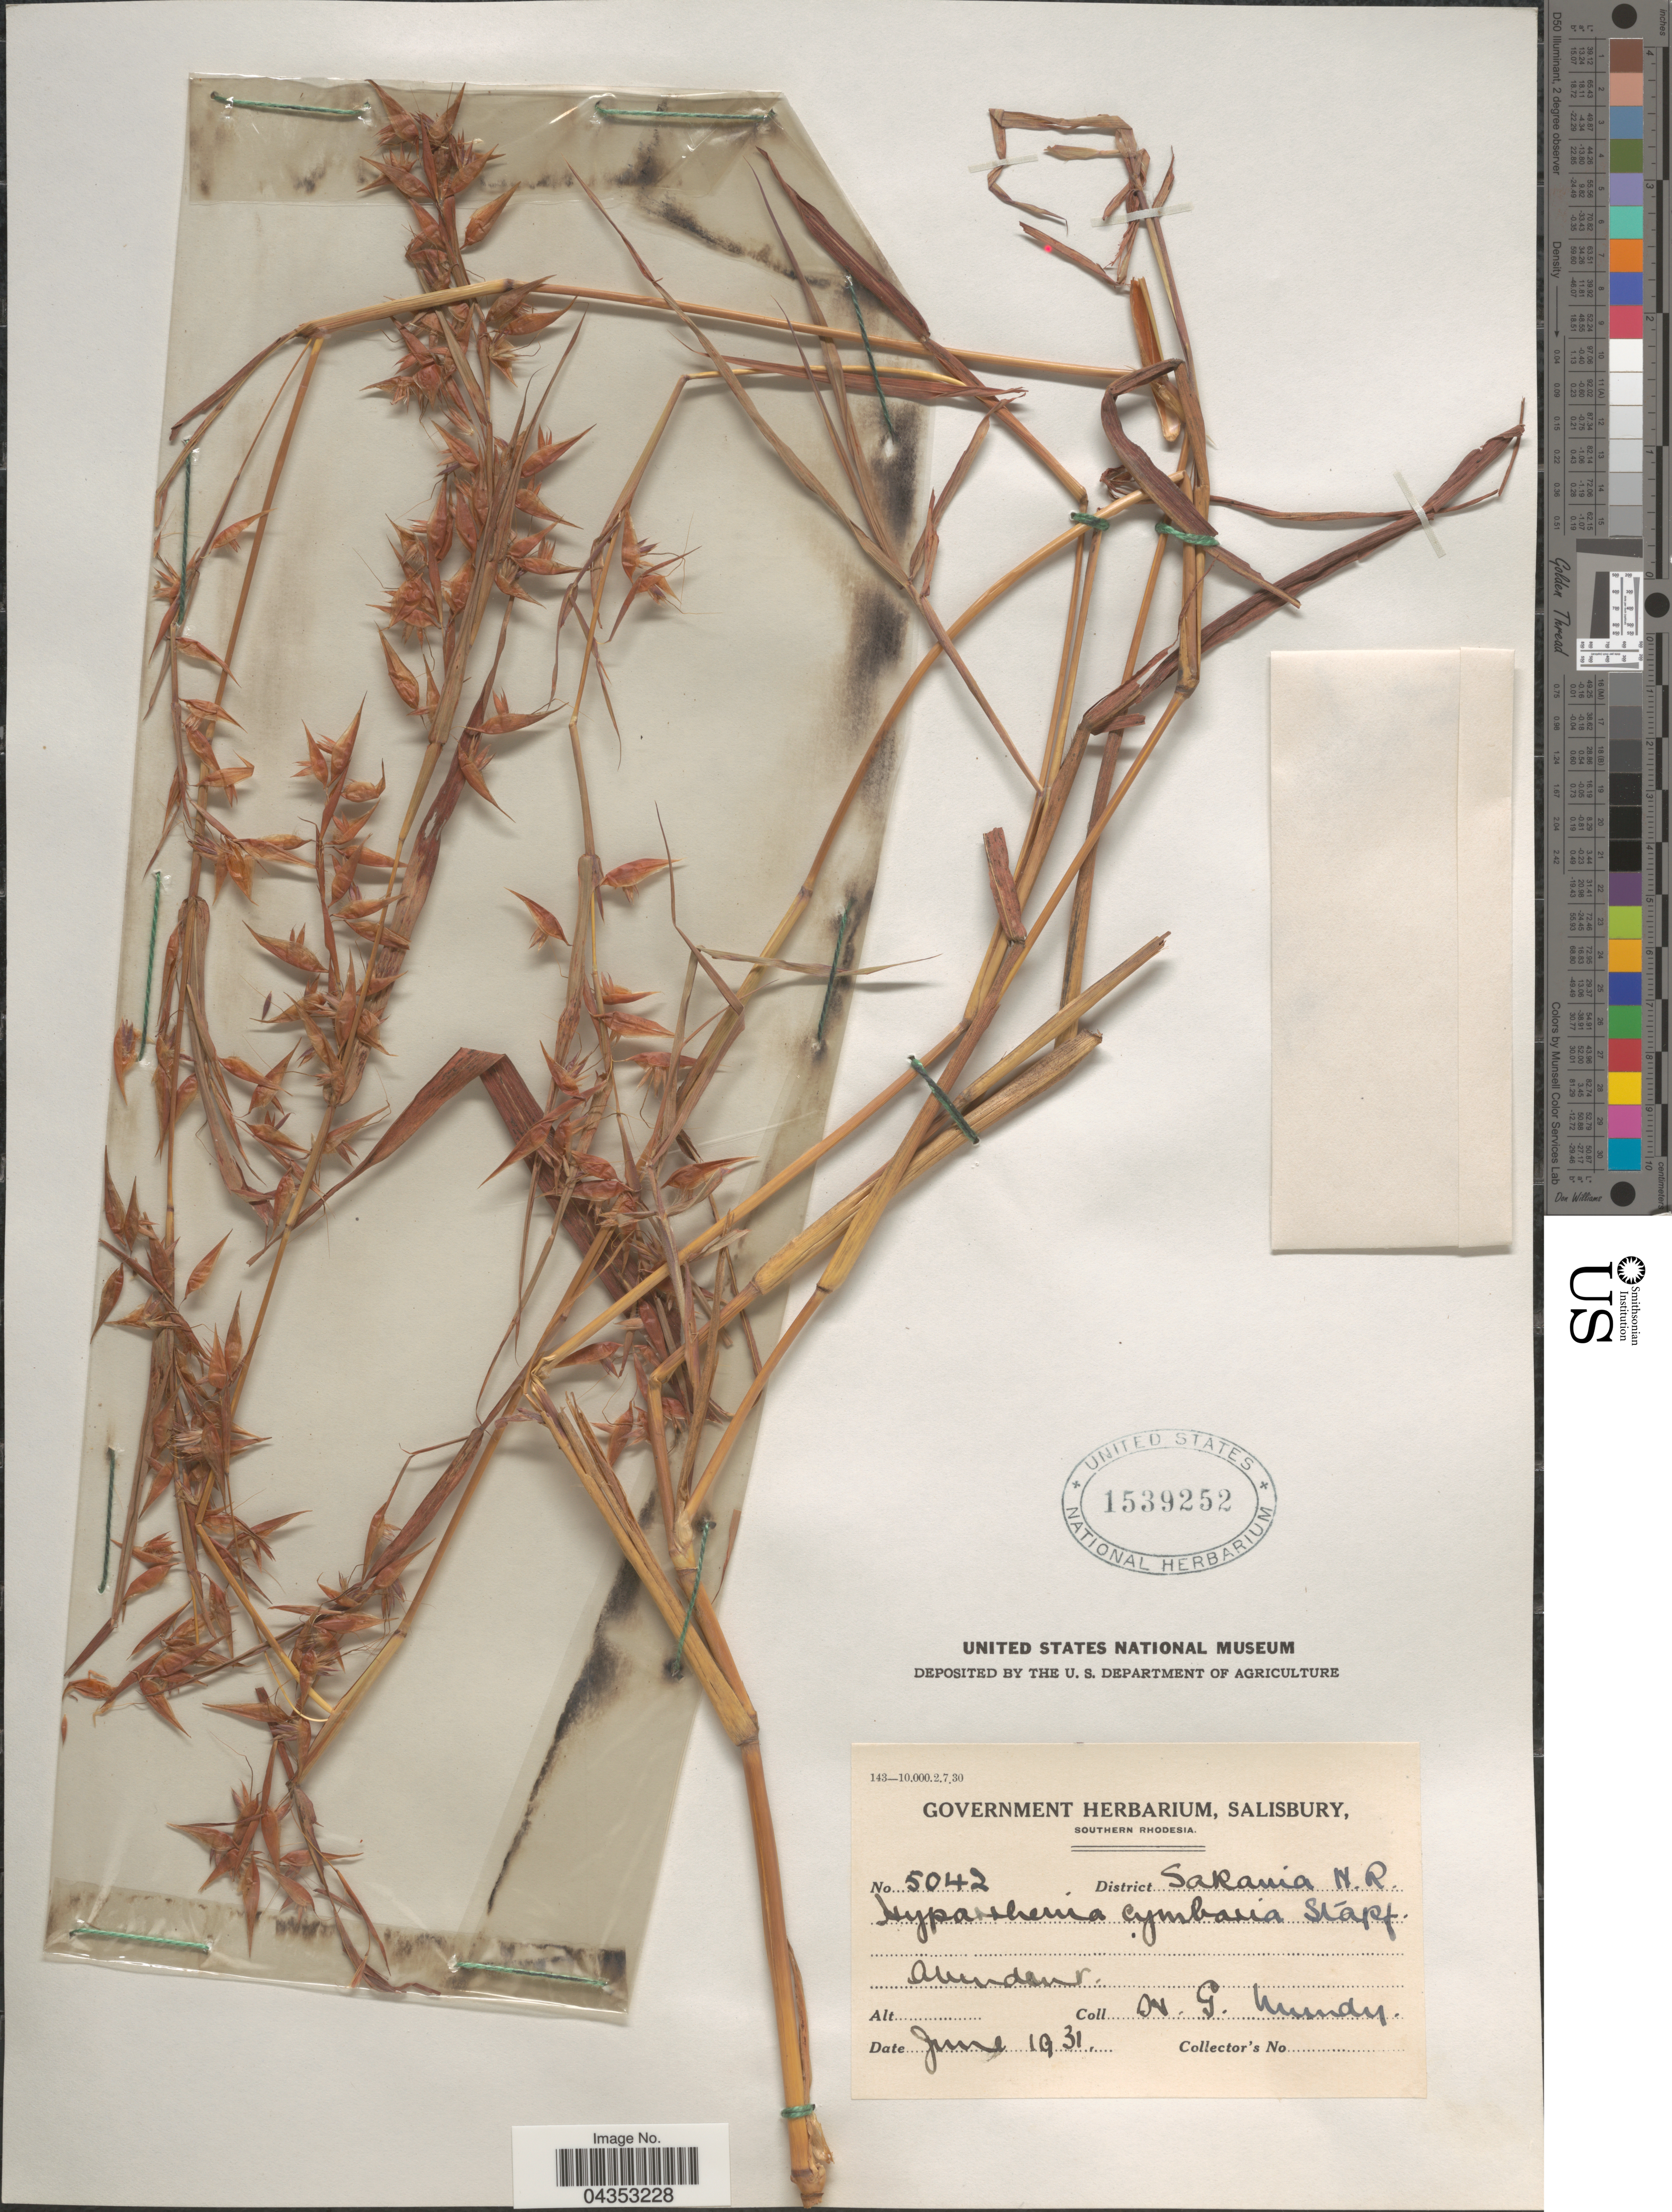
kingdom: Plantae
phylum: Tracheophyta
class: Liliopsida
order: Poales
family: Poaceae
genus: Hyparrhenia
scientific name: Hyparrhenia cymbaria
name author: (L.) Stapf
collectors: G. Mundy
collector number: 5042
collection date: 1931-06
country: Zimbabwe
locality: Southern Rhodesia. District Sarania N.R.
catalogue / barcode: US 1539252